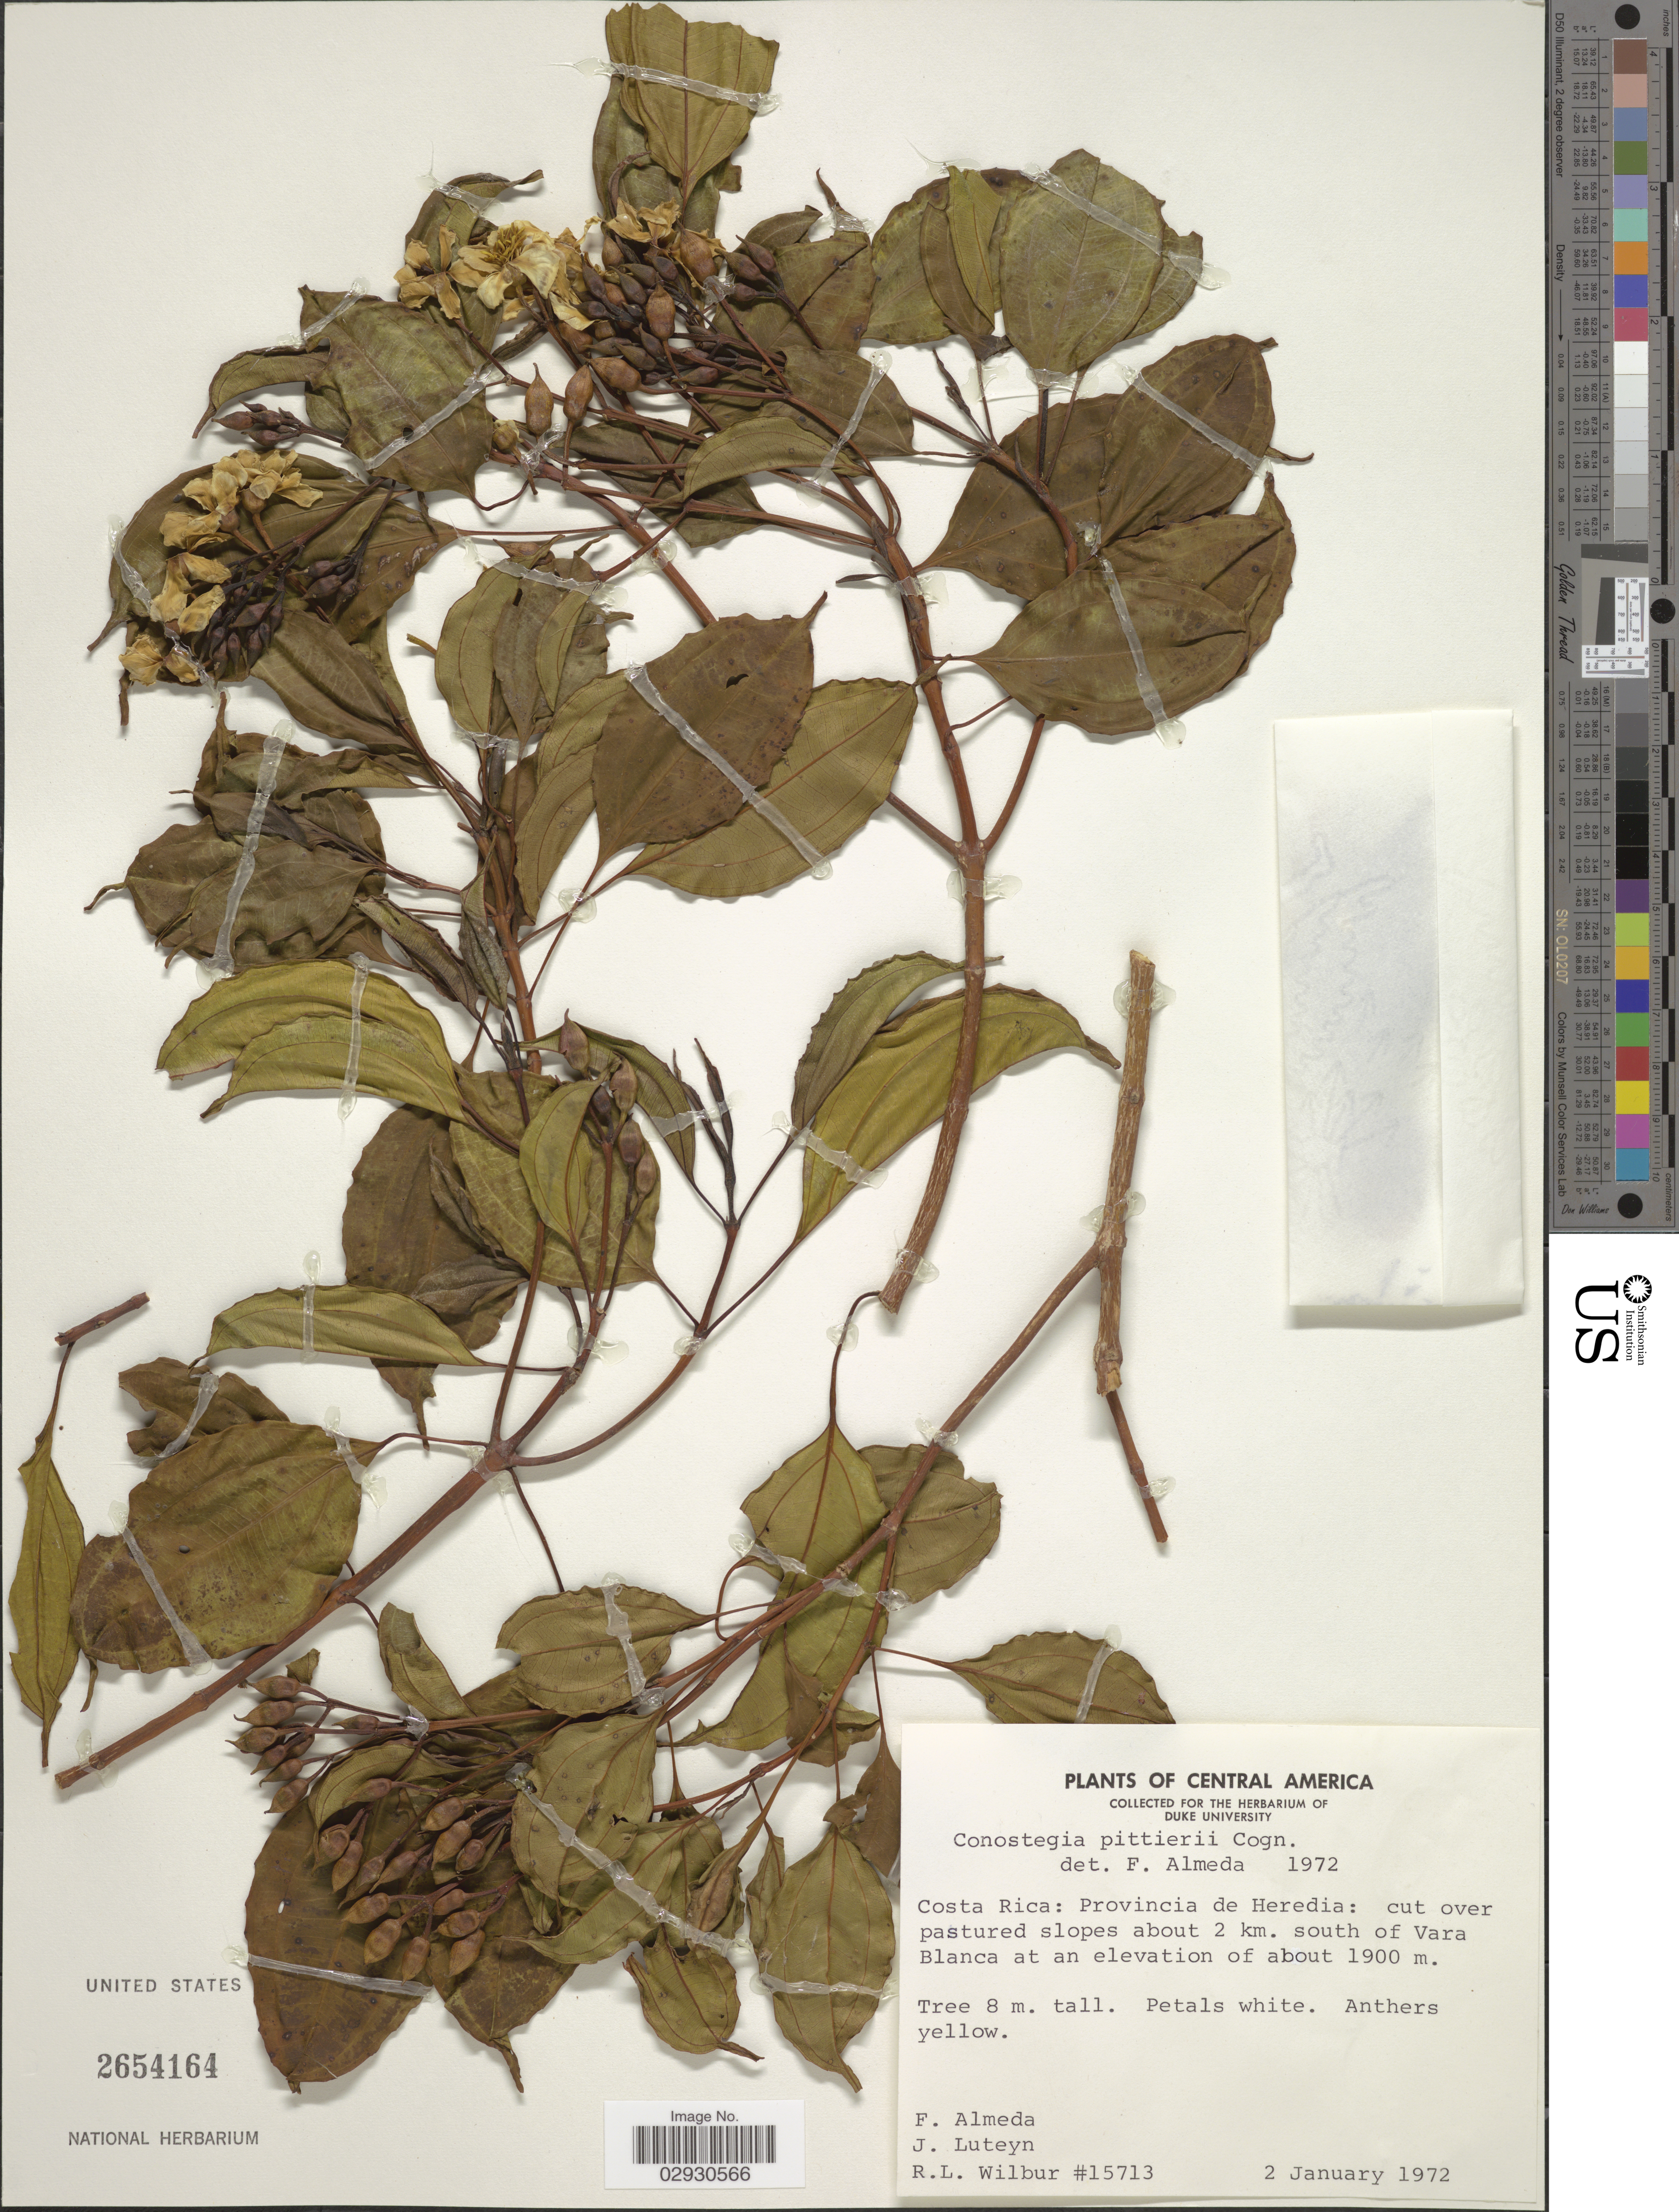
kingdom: Plantae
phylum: Tracheophyta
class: Magnoliopsida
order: Myrtales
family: Melastomataceae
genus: Conostegia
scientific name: Conostegia pittieri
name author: Cogn.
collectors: F. Almeda, J. L. Luteyn & R. L. Wilbur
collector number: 15713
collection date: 1972-01-02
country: Costa Rica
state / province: Heredia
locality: Cut over pastured slopes about 2 km. south of Vara Blanca.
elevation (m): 1900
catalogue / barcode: US 2654164